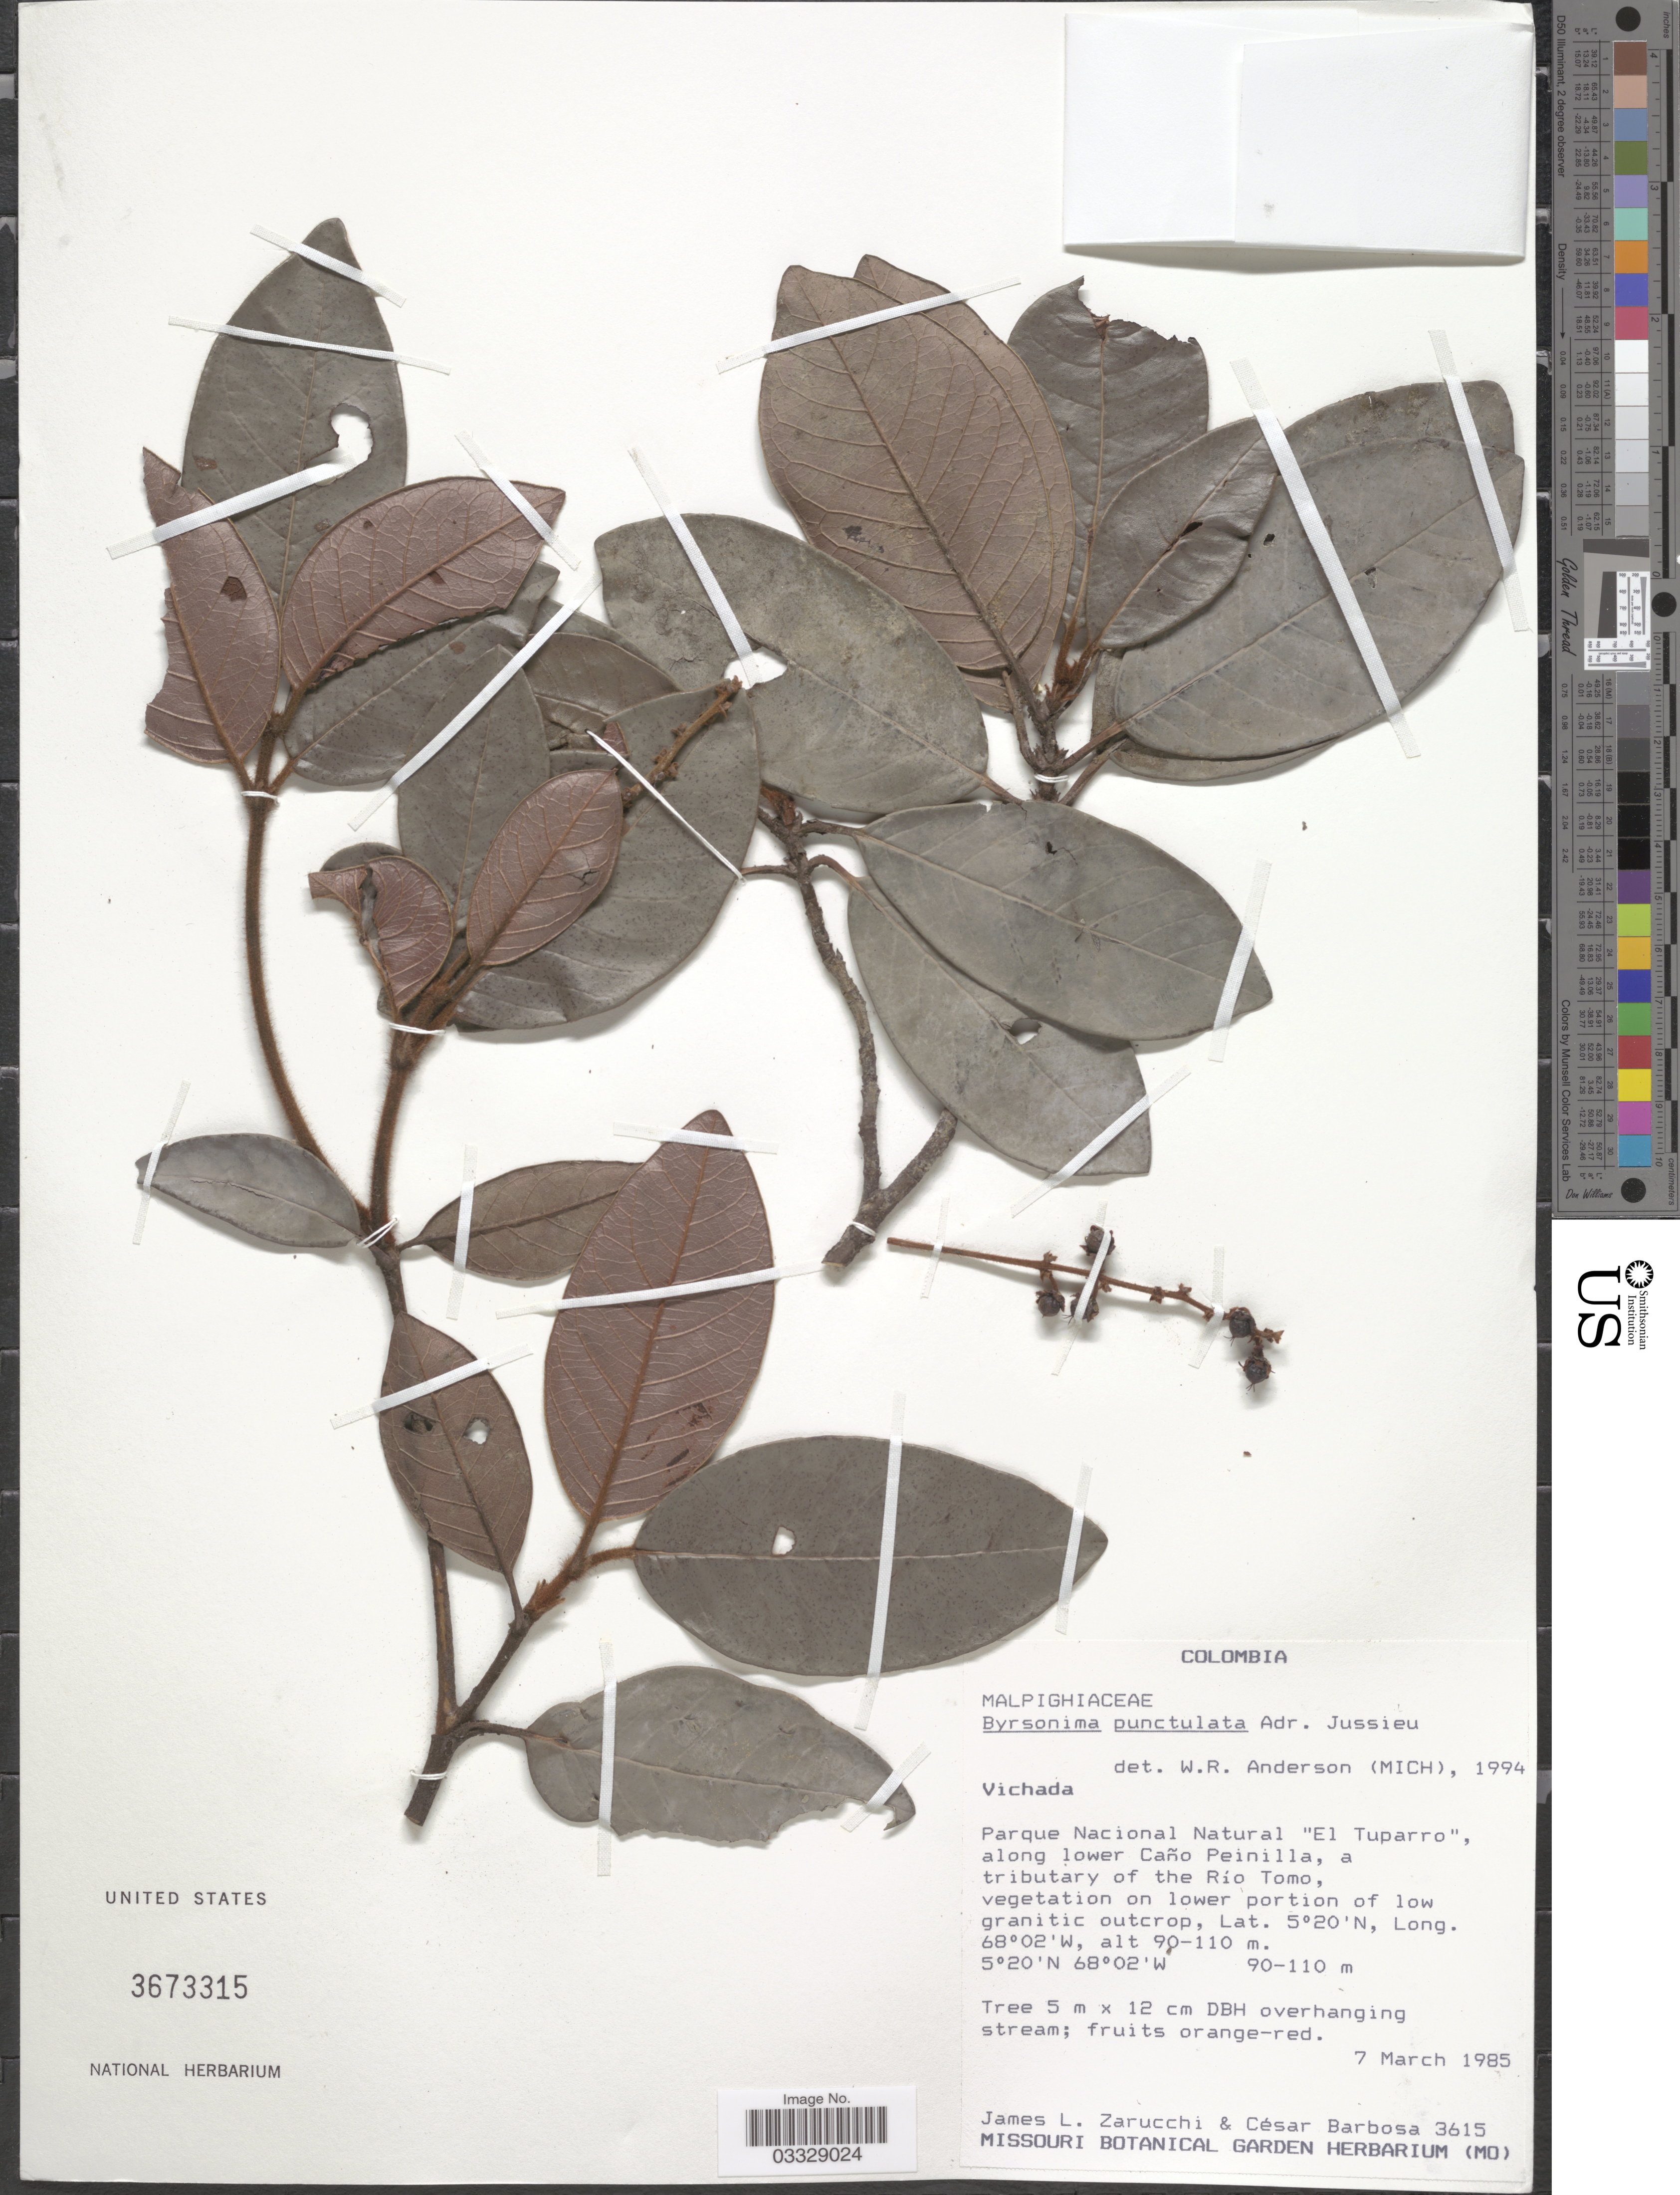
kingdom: Plantae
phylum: Tracheophyta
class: Magnoliopsida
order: Malpighiales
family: Malpighiaceae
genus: Byrsonima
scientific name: Byrsonima punctulata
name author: A. Juss.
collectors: J. L. Zarucchi & C. E. Barbosa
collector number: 3615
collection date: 1985-03-07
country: Colombia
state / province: Vichada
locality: Parque Nacional Natural "El Tuparro", along lower Caño Peinilla, a tributary of the Río Tomo.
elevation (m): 90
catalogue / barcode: US 3673315